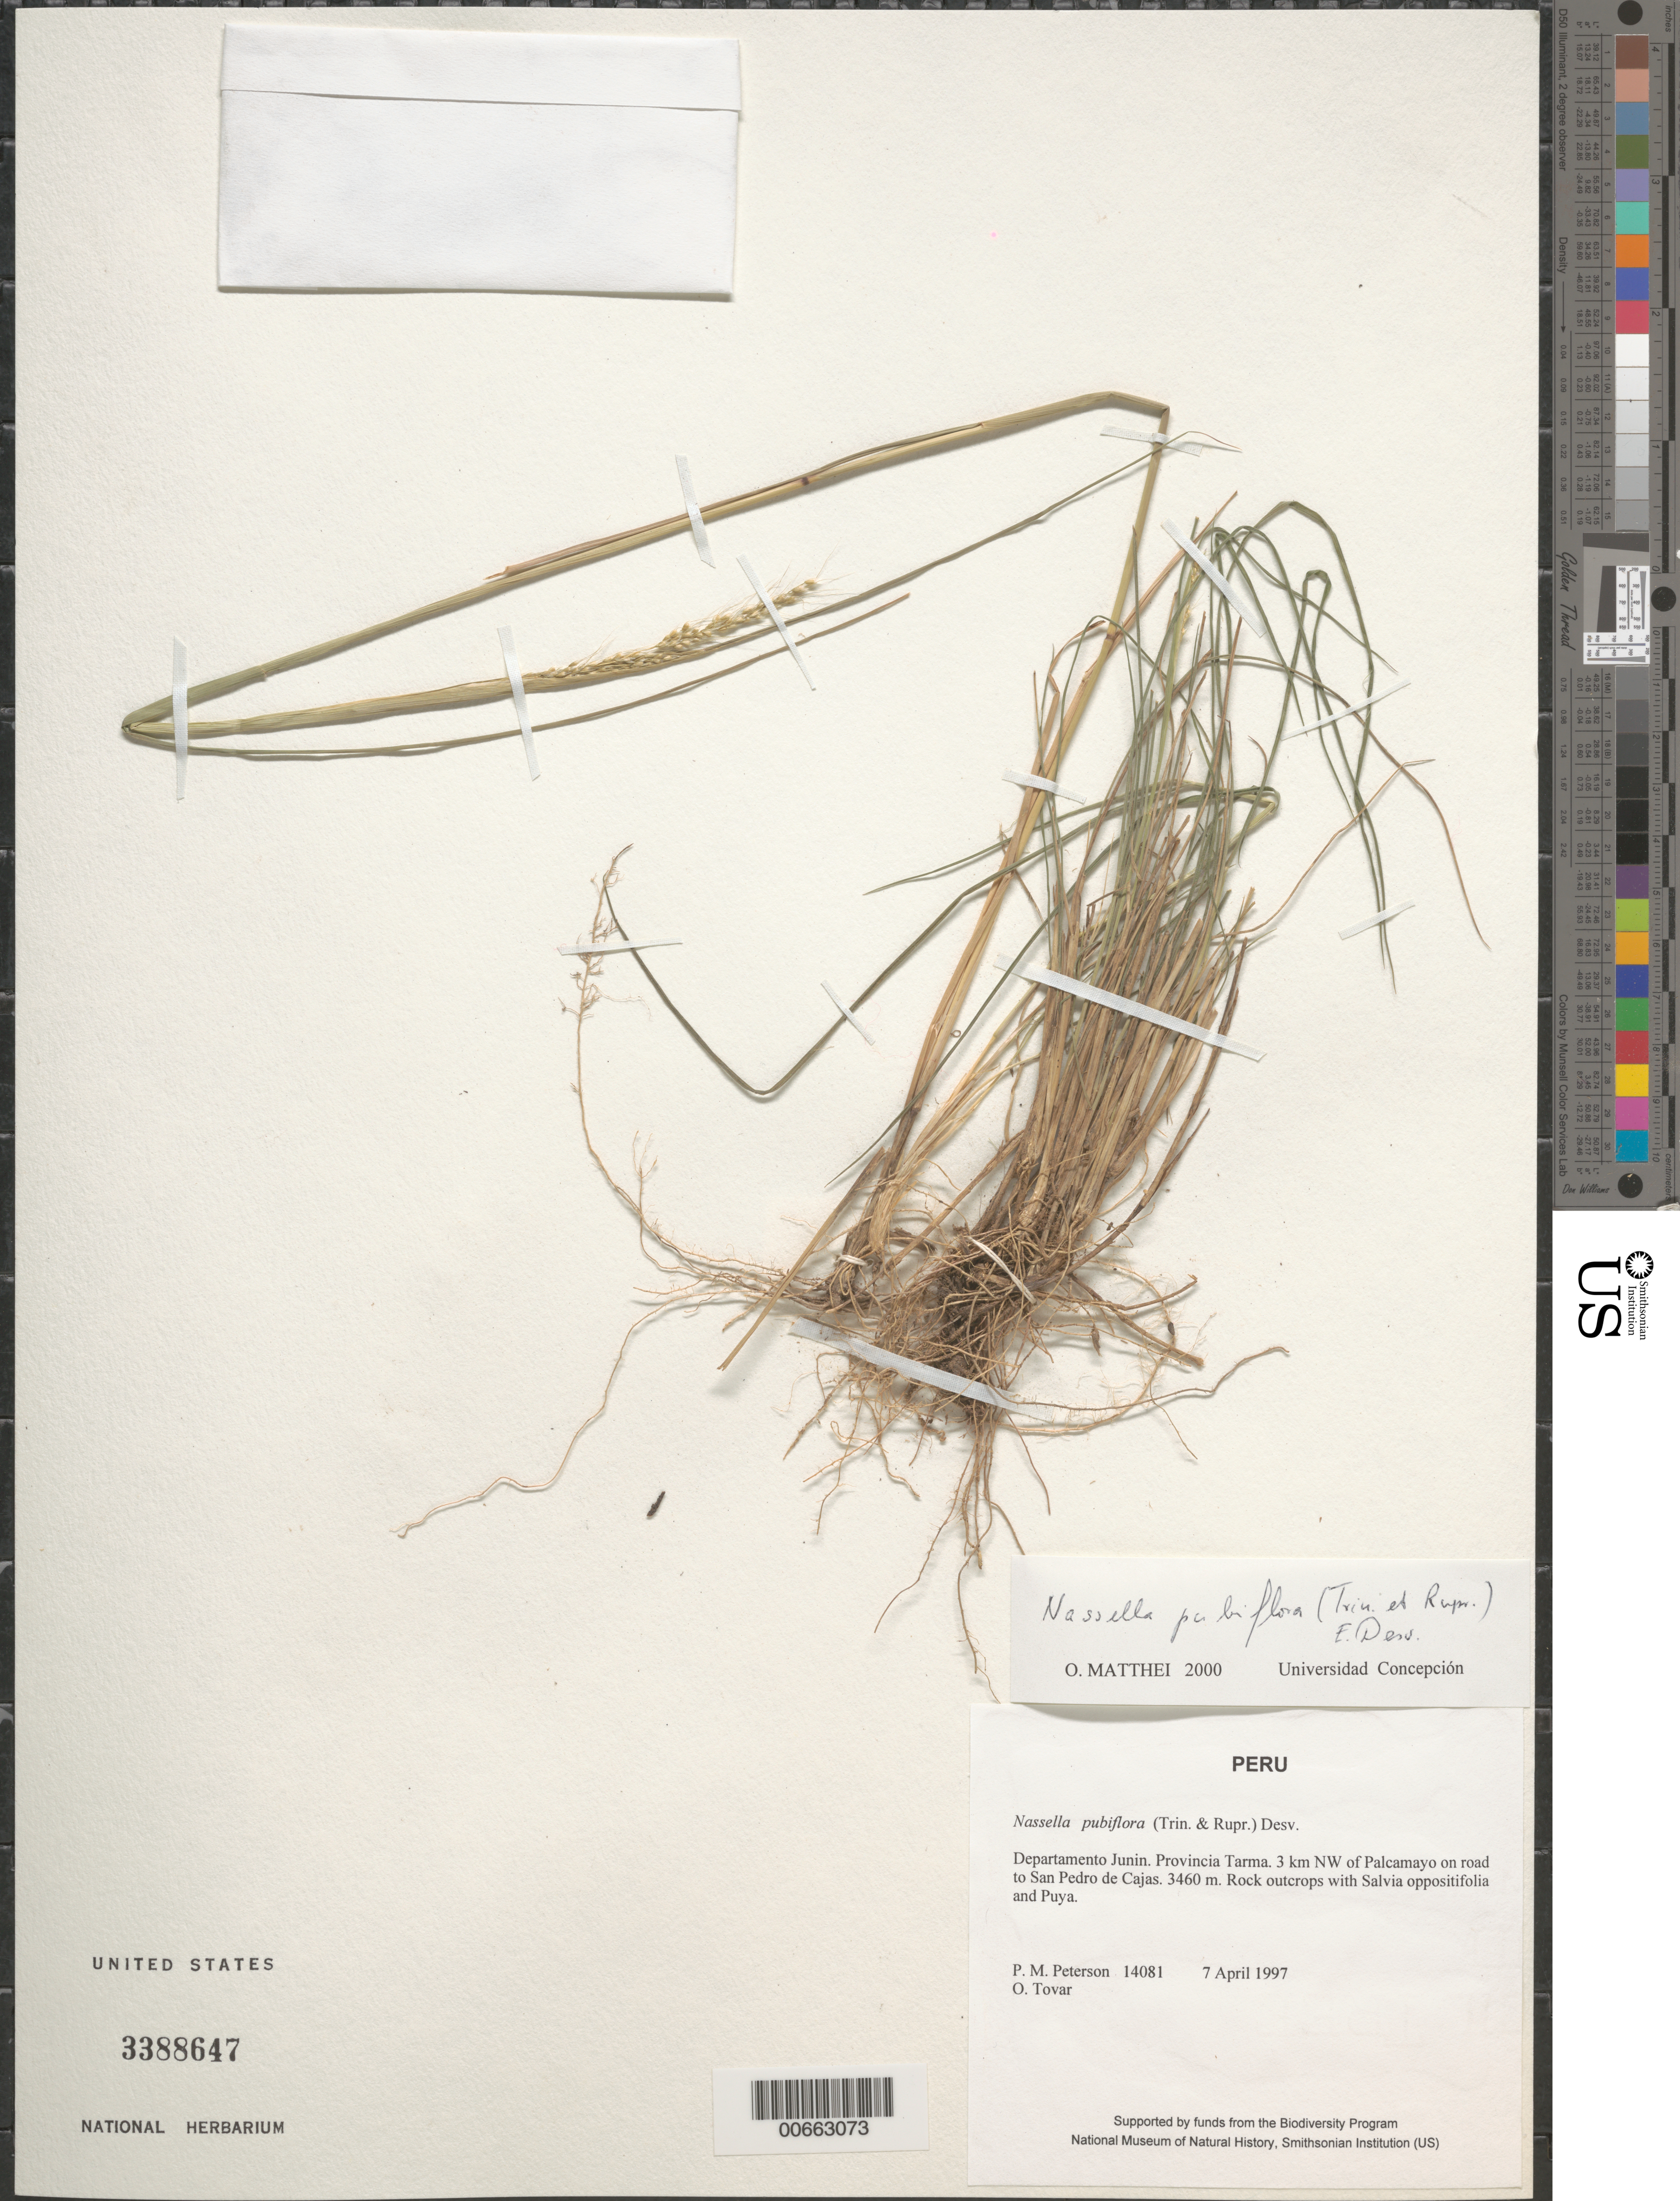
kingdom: Plantae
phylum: Tracheophyta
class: Liliopsida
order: Poales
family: Poaceae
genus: Nassella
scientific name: Nassella pubiflora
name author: (Trin. & Rupr.) É. Desv.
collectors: P. M. Peterson & Ó. Tovar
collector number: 14081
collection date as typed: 07 Apr 1997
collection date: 1997-04-07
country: Peru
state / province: Junín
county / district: Tarma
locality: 3 km NW of Palcamayo on road to San Pedro de Cajas.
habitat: Rock outcrops with Salvia oppositifolia and Puya.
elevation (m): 3460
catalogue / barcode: US 3388647